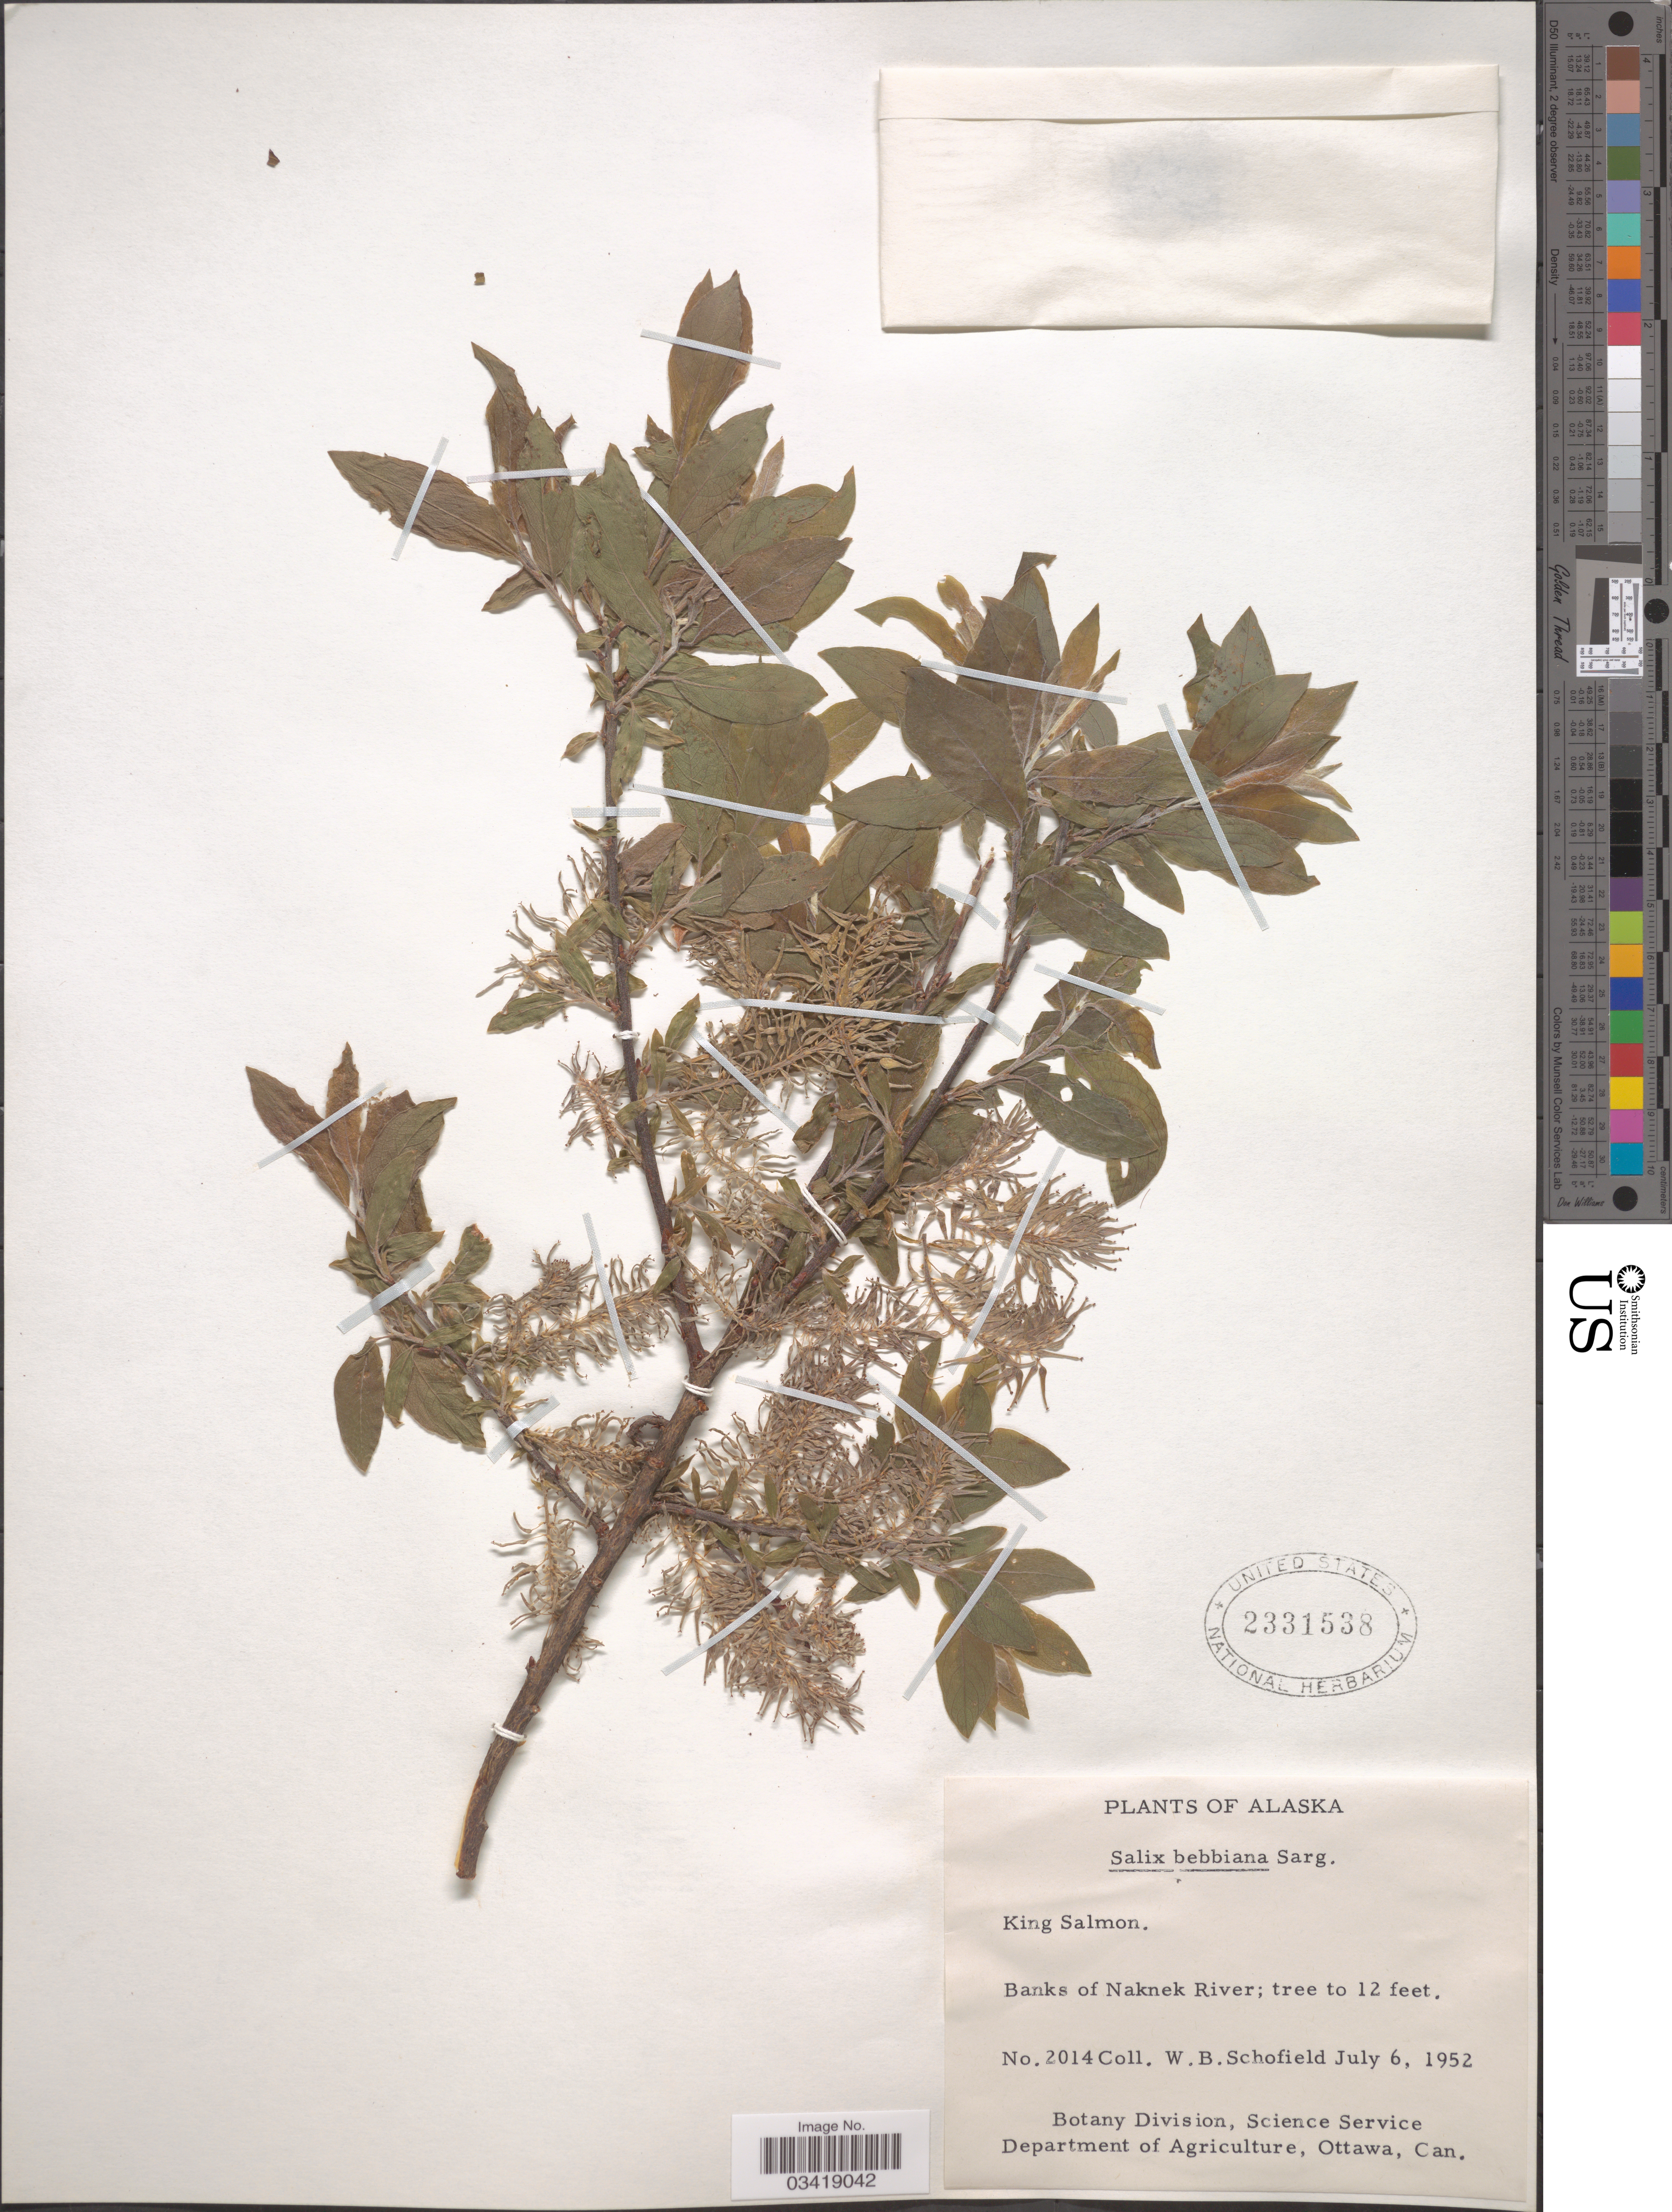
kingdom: Plantae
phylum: Tracheophyta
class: Magnoliopsida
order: Malpighiales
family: Salicaceae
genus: Salix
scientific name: Salix bebbiana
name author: Sarg.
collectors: W. Schofield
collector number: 2014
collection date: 1952-07-06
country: United States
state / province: Alaska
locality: Banks of Naknek River.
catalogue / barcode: US 2331538